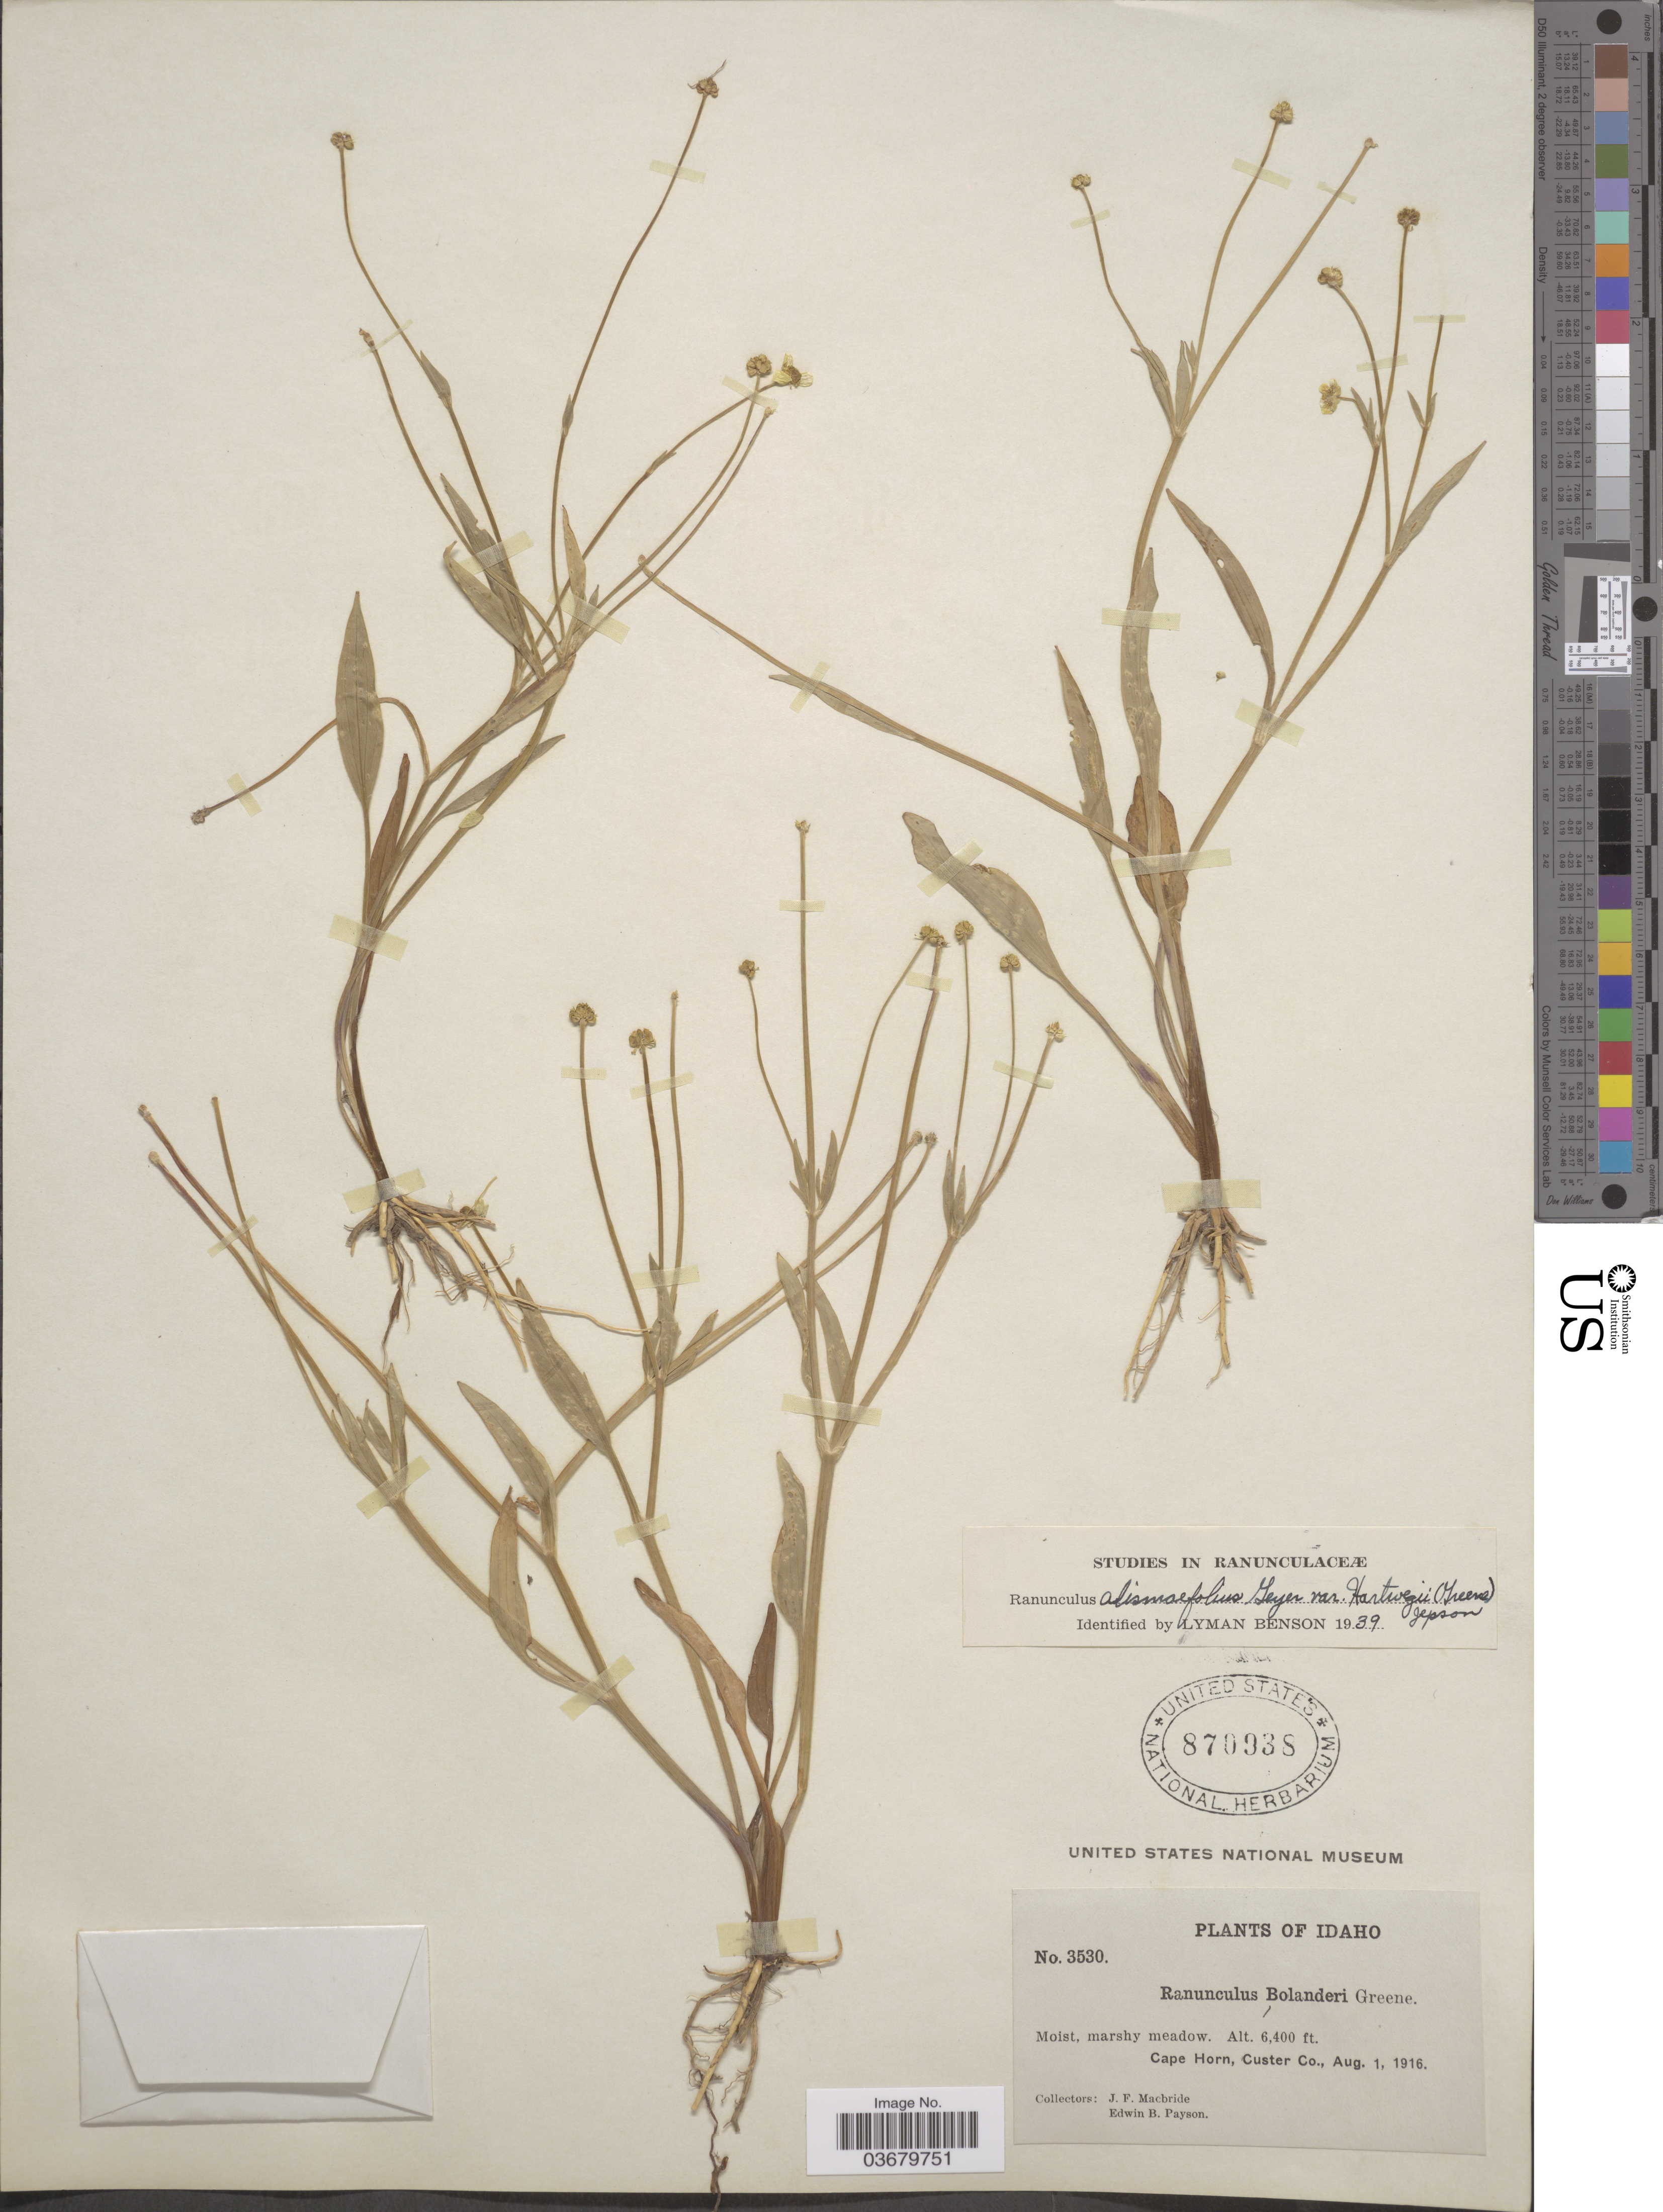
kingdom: Plantae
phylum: Tracheophyta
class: Magnoliopsida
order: Ranunculales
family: Ranunculaceae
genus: Ranunculus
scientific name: Ranunculus alismifolius var. hartwegii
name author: (Greene) Jeps.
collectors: J. F. Macbride & E. B. Payson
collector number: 3530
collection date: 1916-08-01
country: United States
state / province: Idaho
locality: Cape Horn, Custer Co.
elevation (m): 1951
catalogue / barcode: US 870938